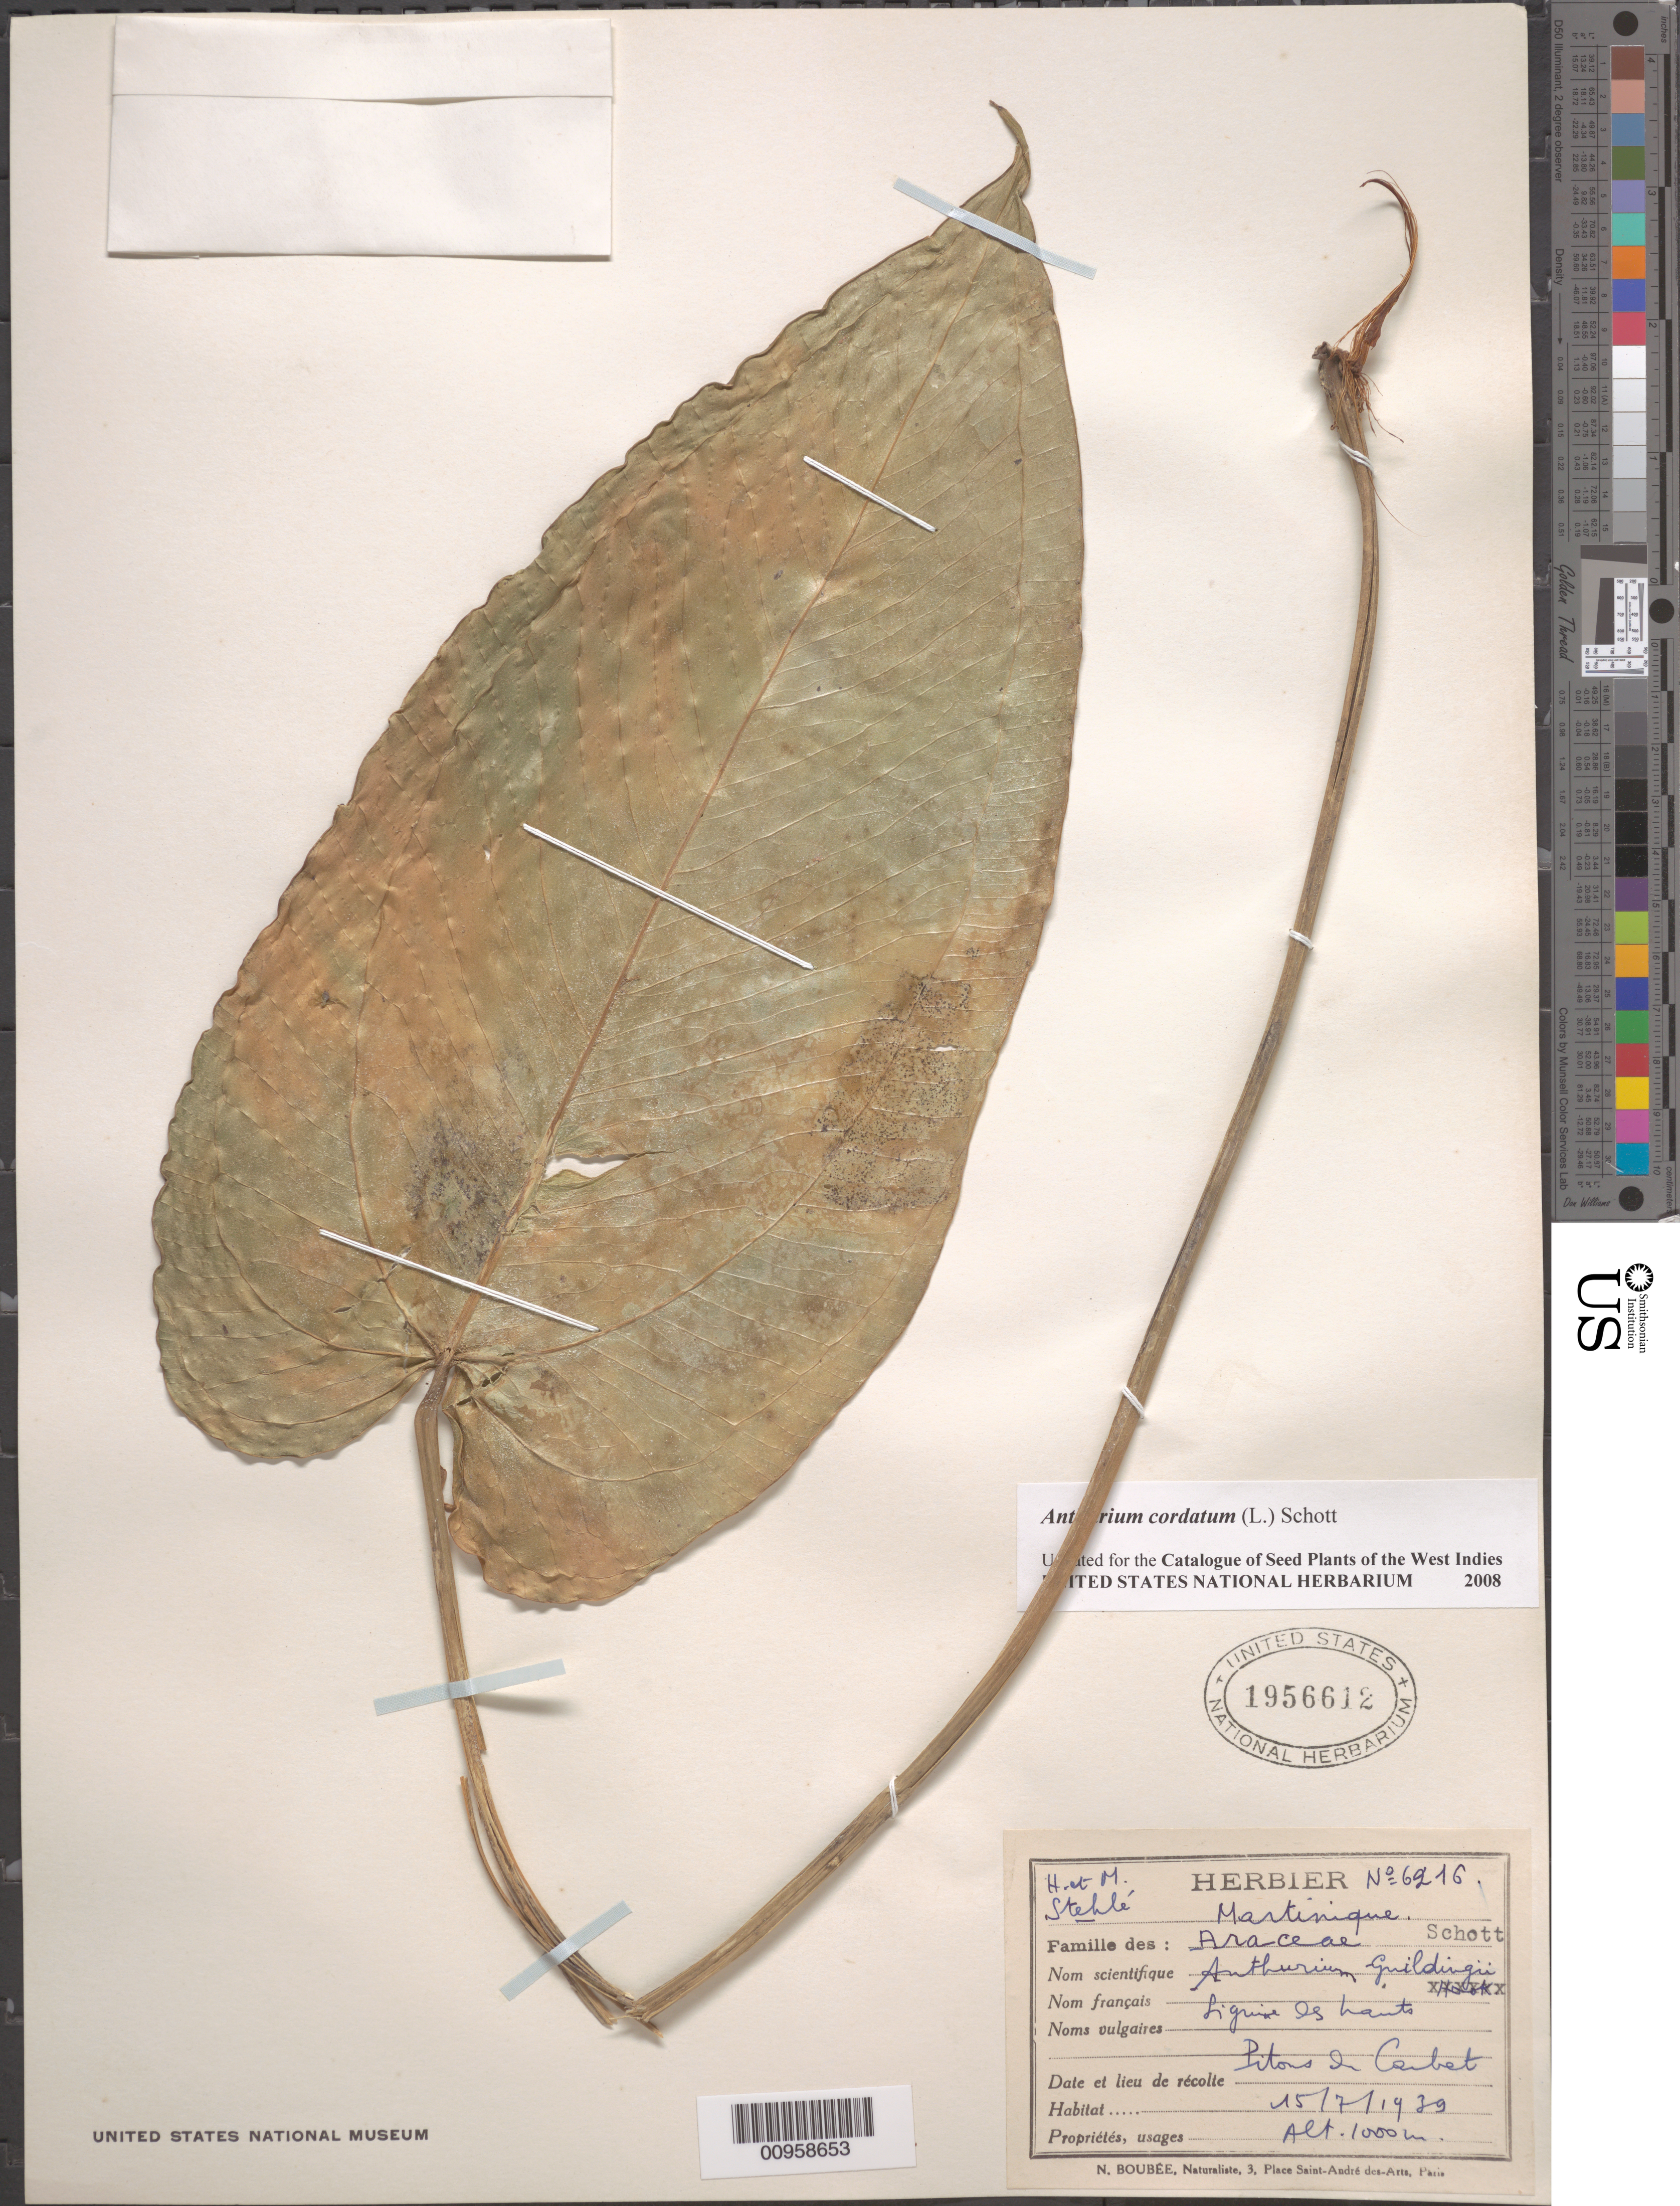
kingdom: Plantae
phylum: Tracheophyta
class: Liliopsida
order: Alismatales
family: Araceae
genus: Anthurium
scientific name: Anthurium cordatum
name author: (L.) Schott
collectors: H. Stehlé & M. Stehlé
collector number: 9616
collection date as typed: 15 Jul 1939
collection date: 1939-07-15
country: Martinique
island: Martinique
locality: Pitons du Carbet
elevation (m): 1000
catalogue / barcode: US 1956612